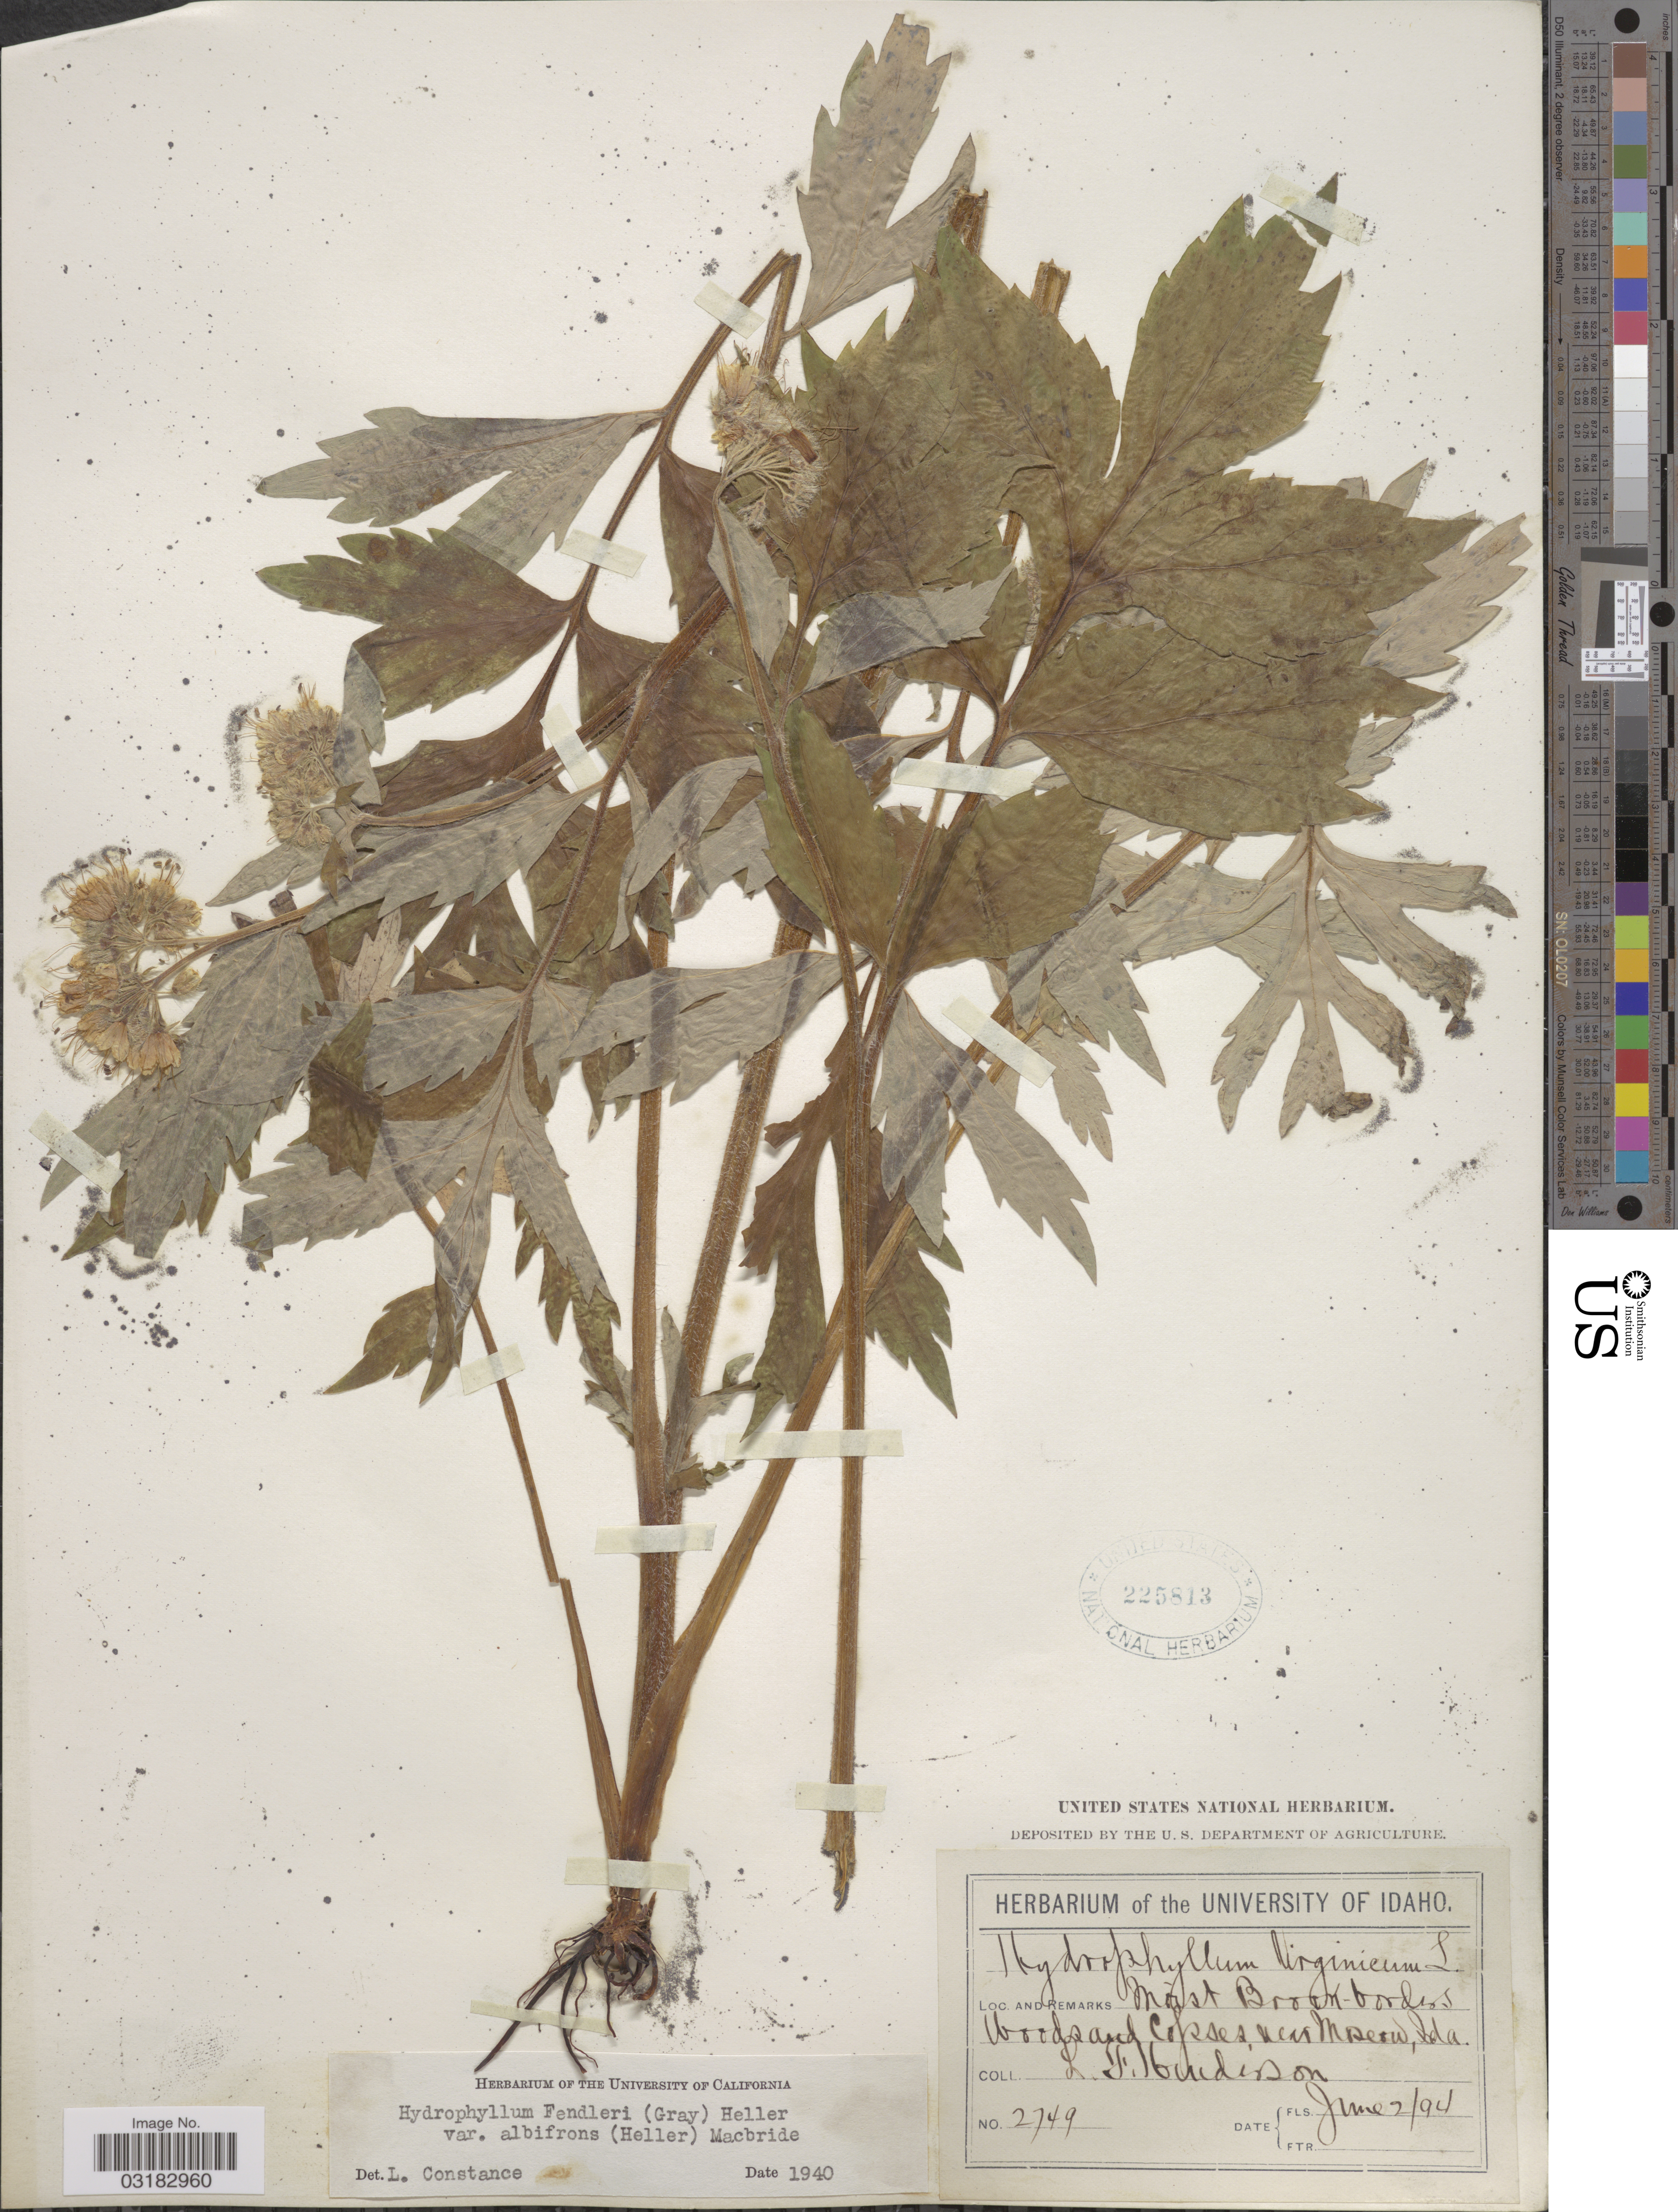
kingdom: Plantae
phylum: Tracheophyta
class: Magnoliopsida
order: Boraginales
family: Hydrophyllaceae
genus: Hydrophyllum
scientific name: Hydrophyllum fendleri var. albifrons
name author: (A. Heller) J.F. Macbr.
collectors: L. Henderson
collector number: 2749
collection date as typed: Transcribed d/m/y: 2/6/94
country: United States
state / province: Idaho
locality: Moist Brook- borders. Near Moscow.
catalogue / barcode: US 225813